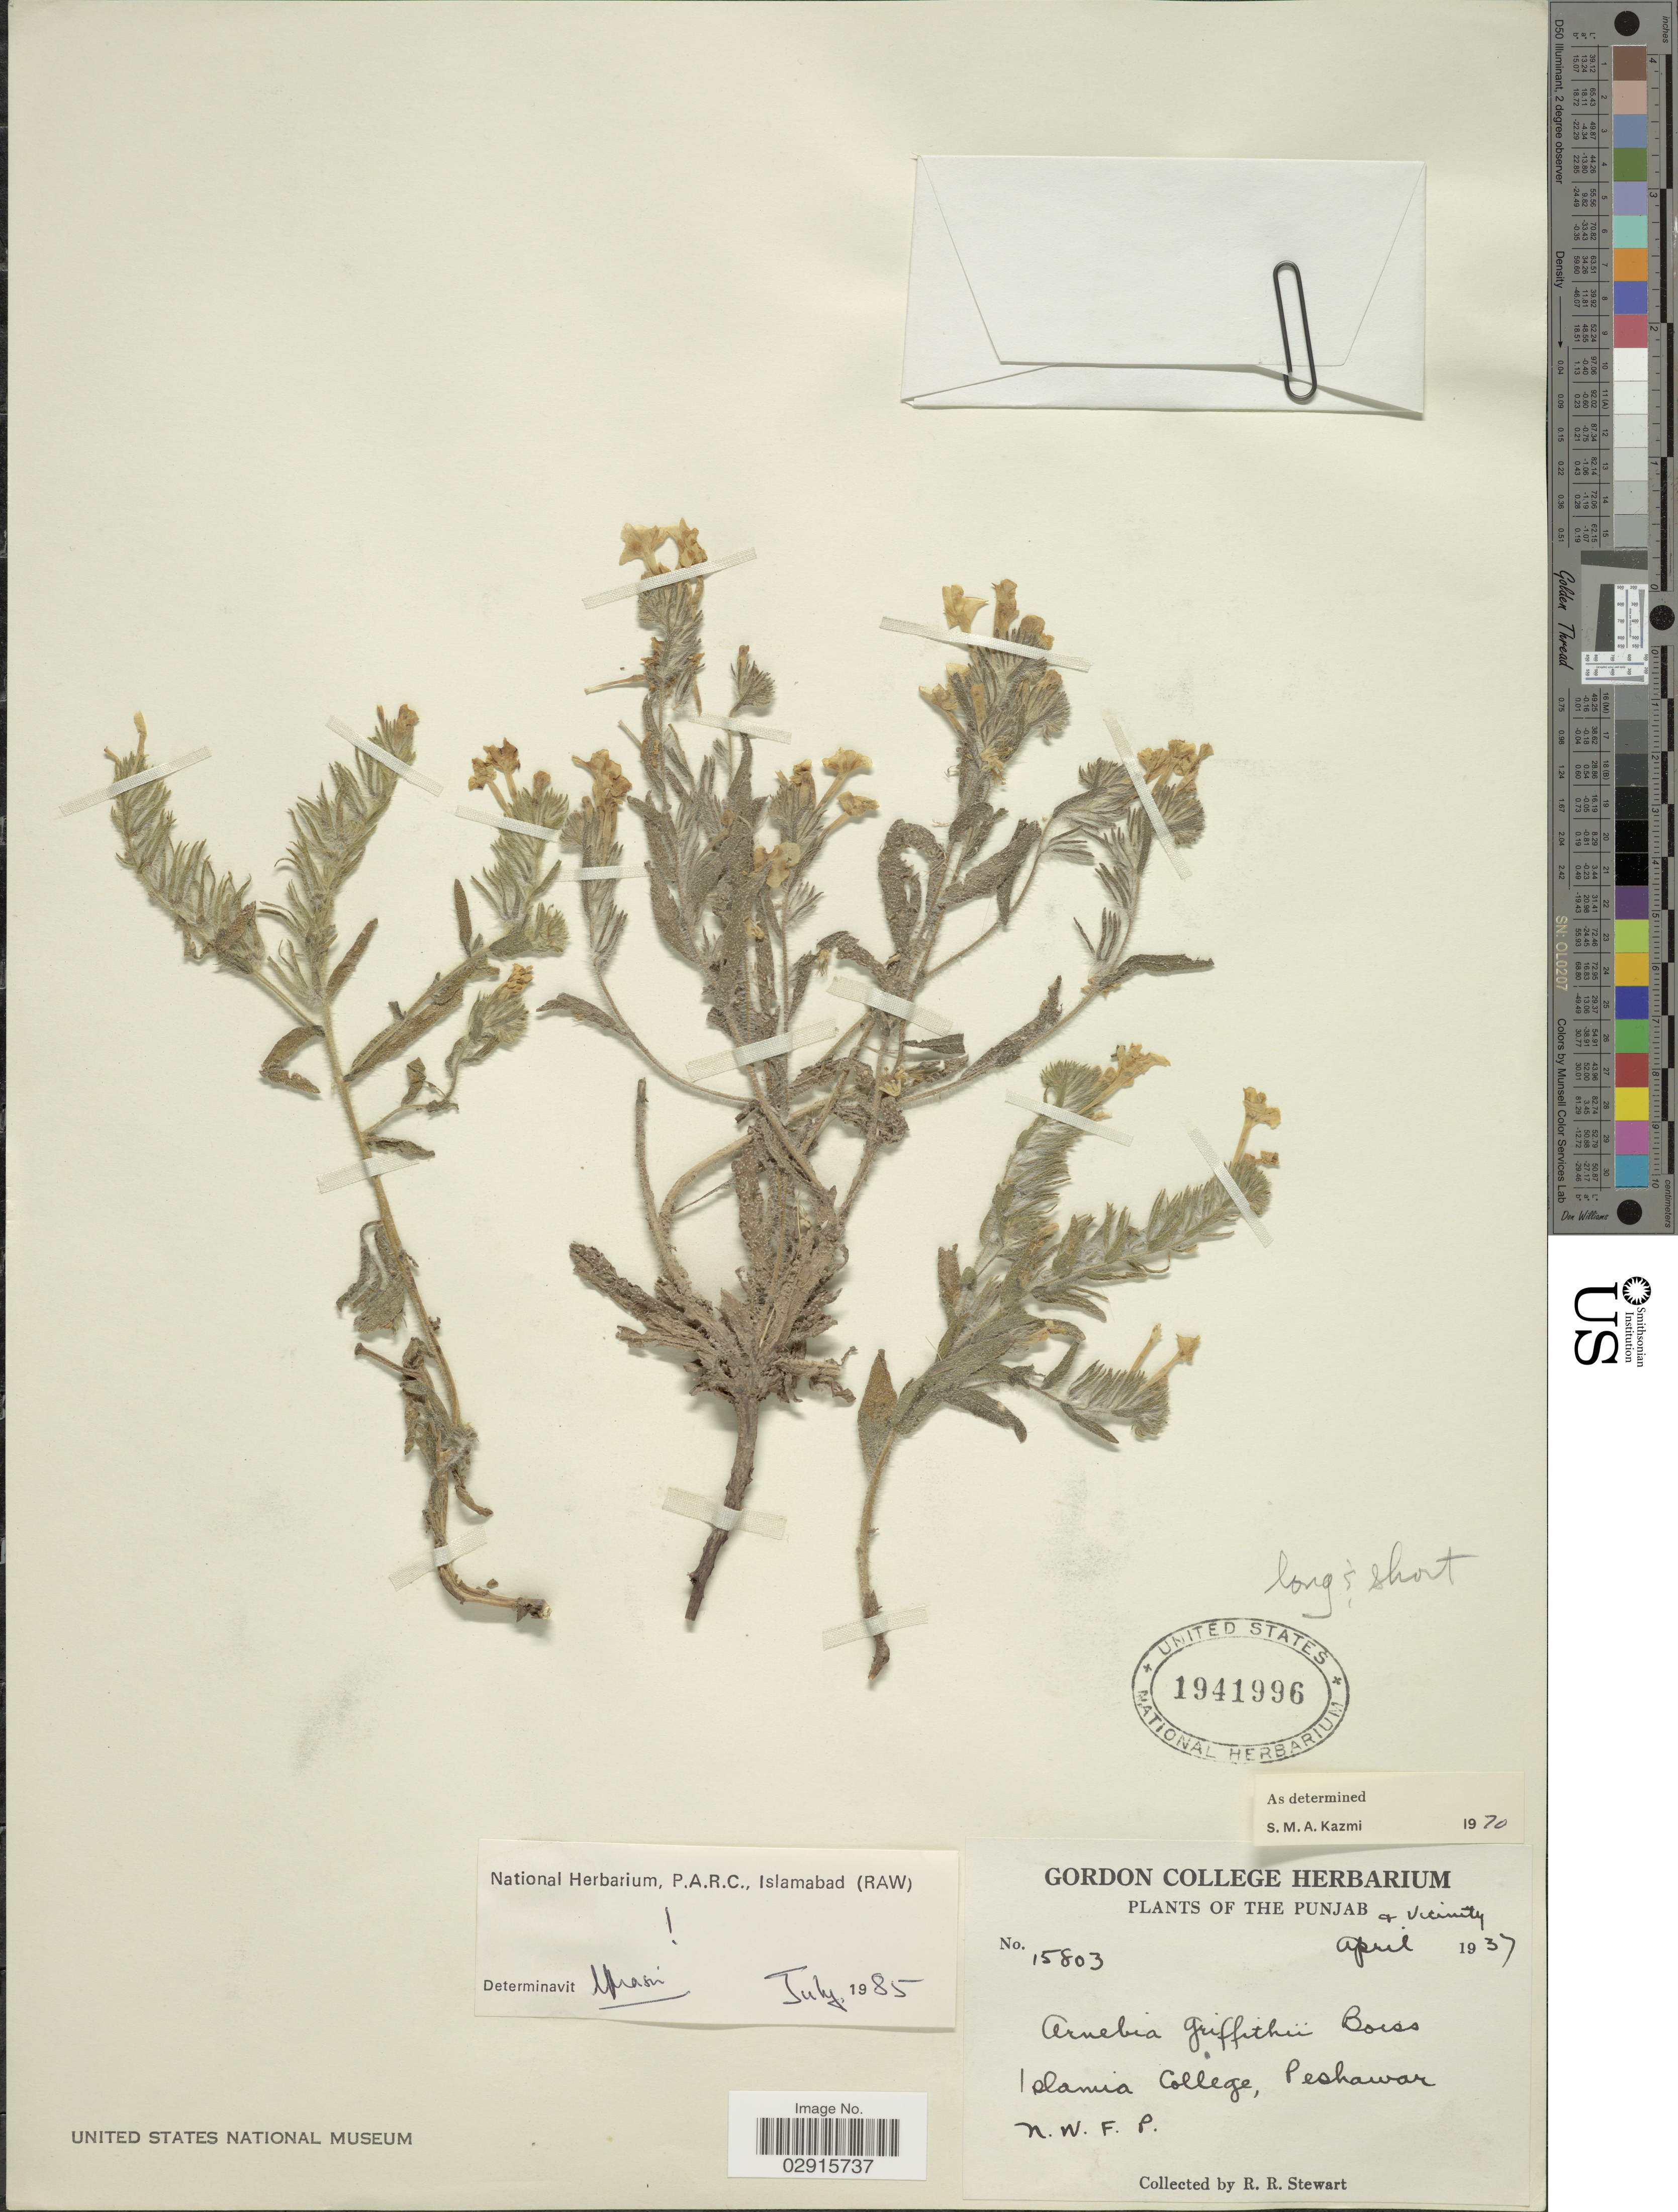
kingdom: Plantae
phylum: Tracheophyta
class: Magnoliopsida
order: Boraginales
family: Boraginaceae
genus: Arnebia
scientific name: Arnebia griffithii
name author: Boiss.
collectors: R. Stewart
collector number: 15803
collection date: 1937-04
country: Pakistan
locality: Islamia College, Peshawar. N.W.F.P. Punjab & vicinity.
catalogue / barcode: US 1941996